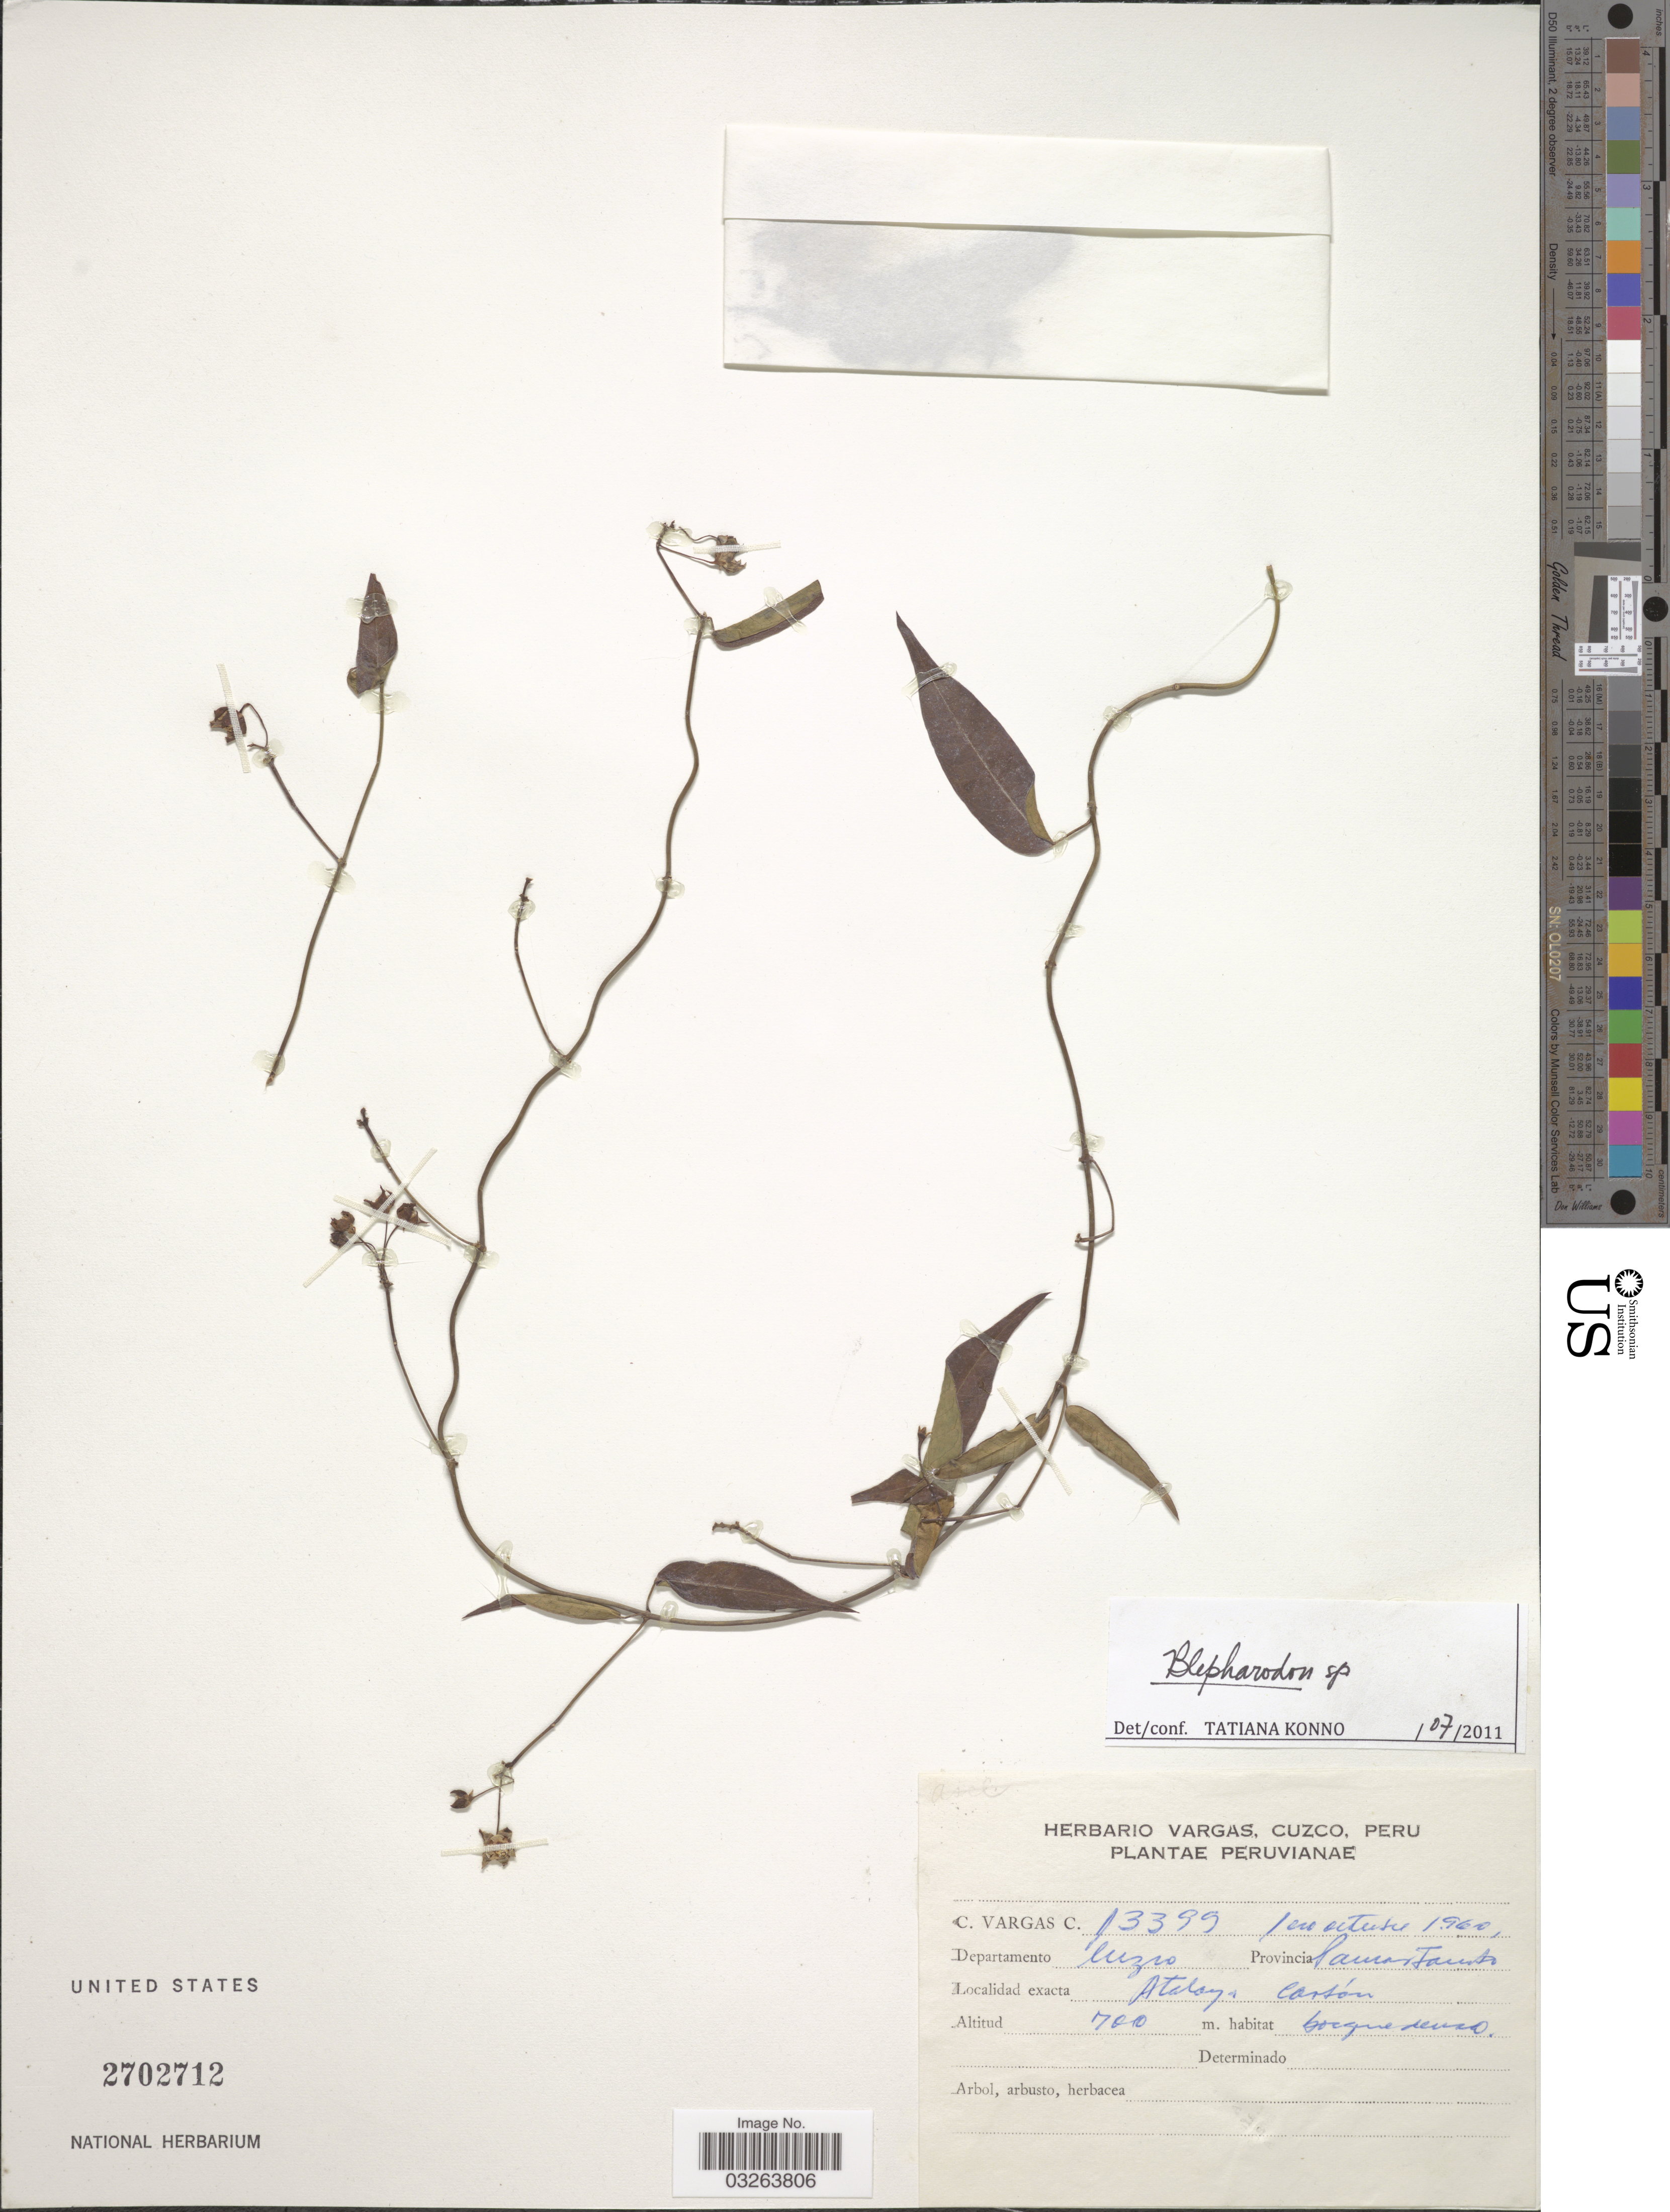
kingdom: Plantae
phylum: Tracheophyta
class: Magnoliopsida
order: Gentianales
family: Apocynaceae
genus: Blepharodon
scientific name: Blepharodon sp.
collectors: C. Vargas Calderón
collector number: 13399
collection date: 1960-10-01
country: Peru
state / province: Cusco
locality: Departamento Cuzco. Provincia Paucartambo. Atalaya Carbon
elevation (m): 700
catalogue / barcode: US 2702712